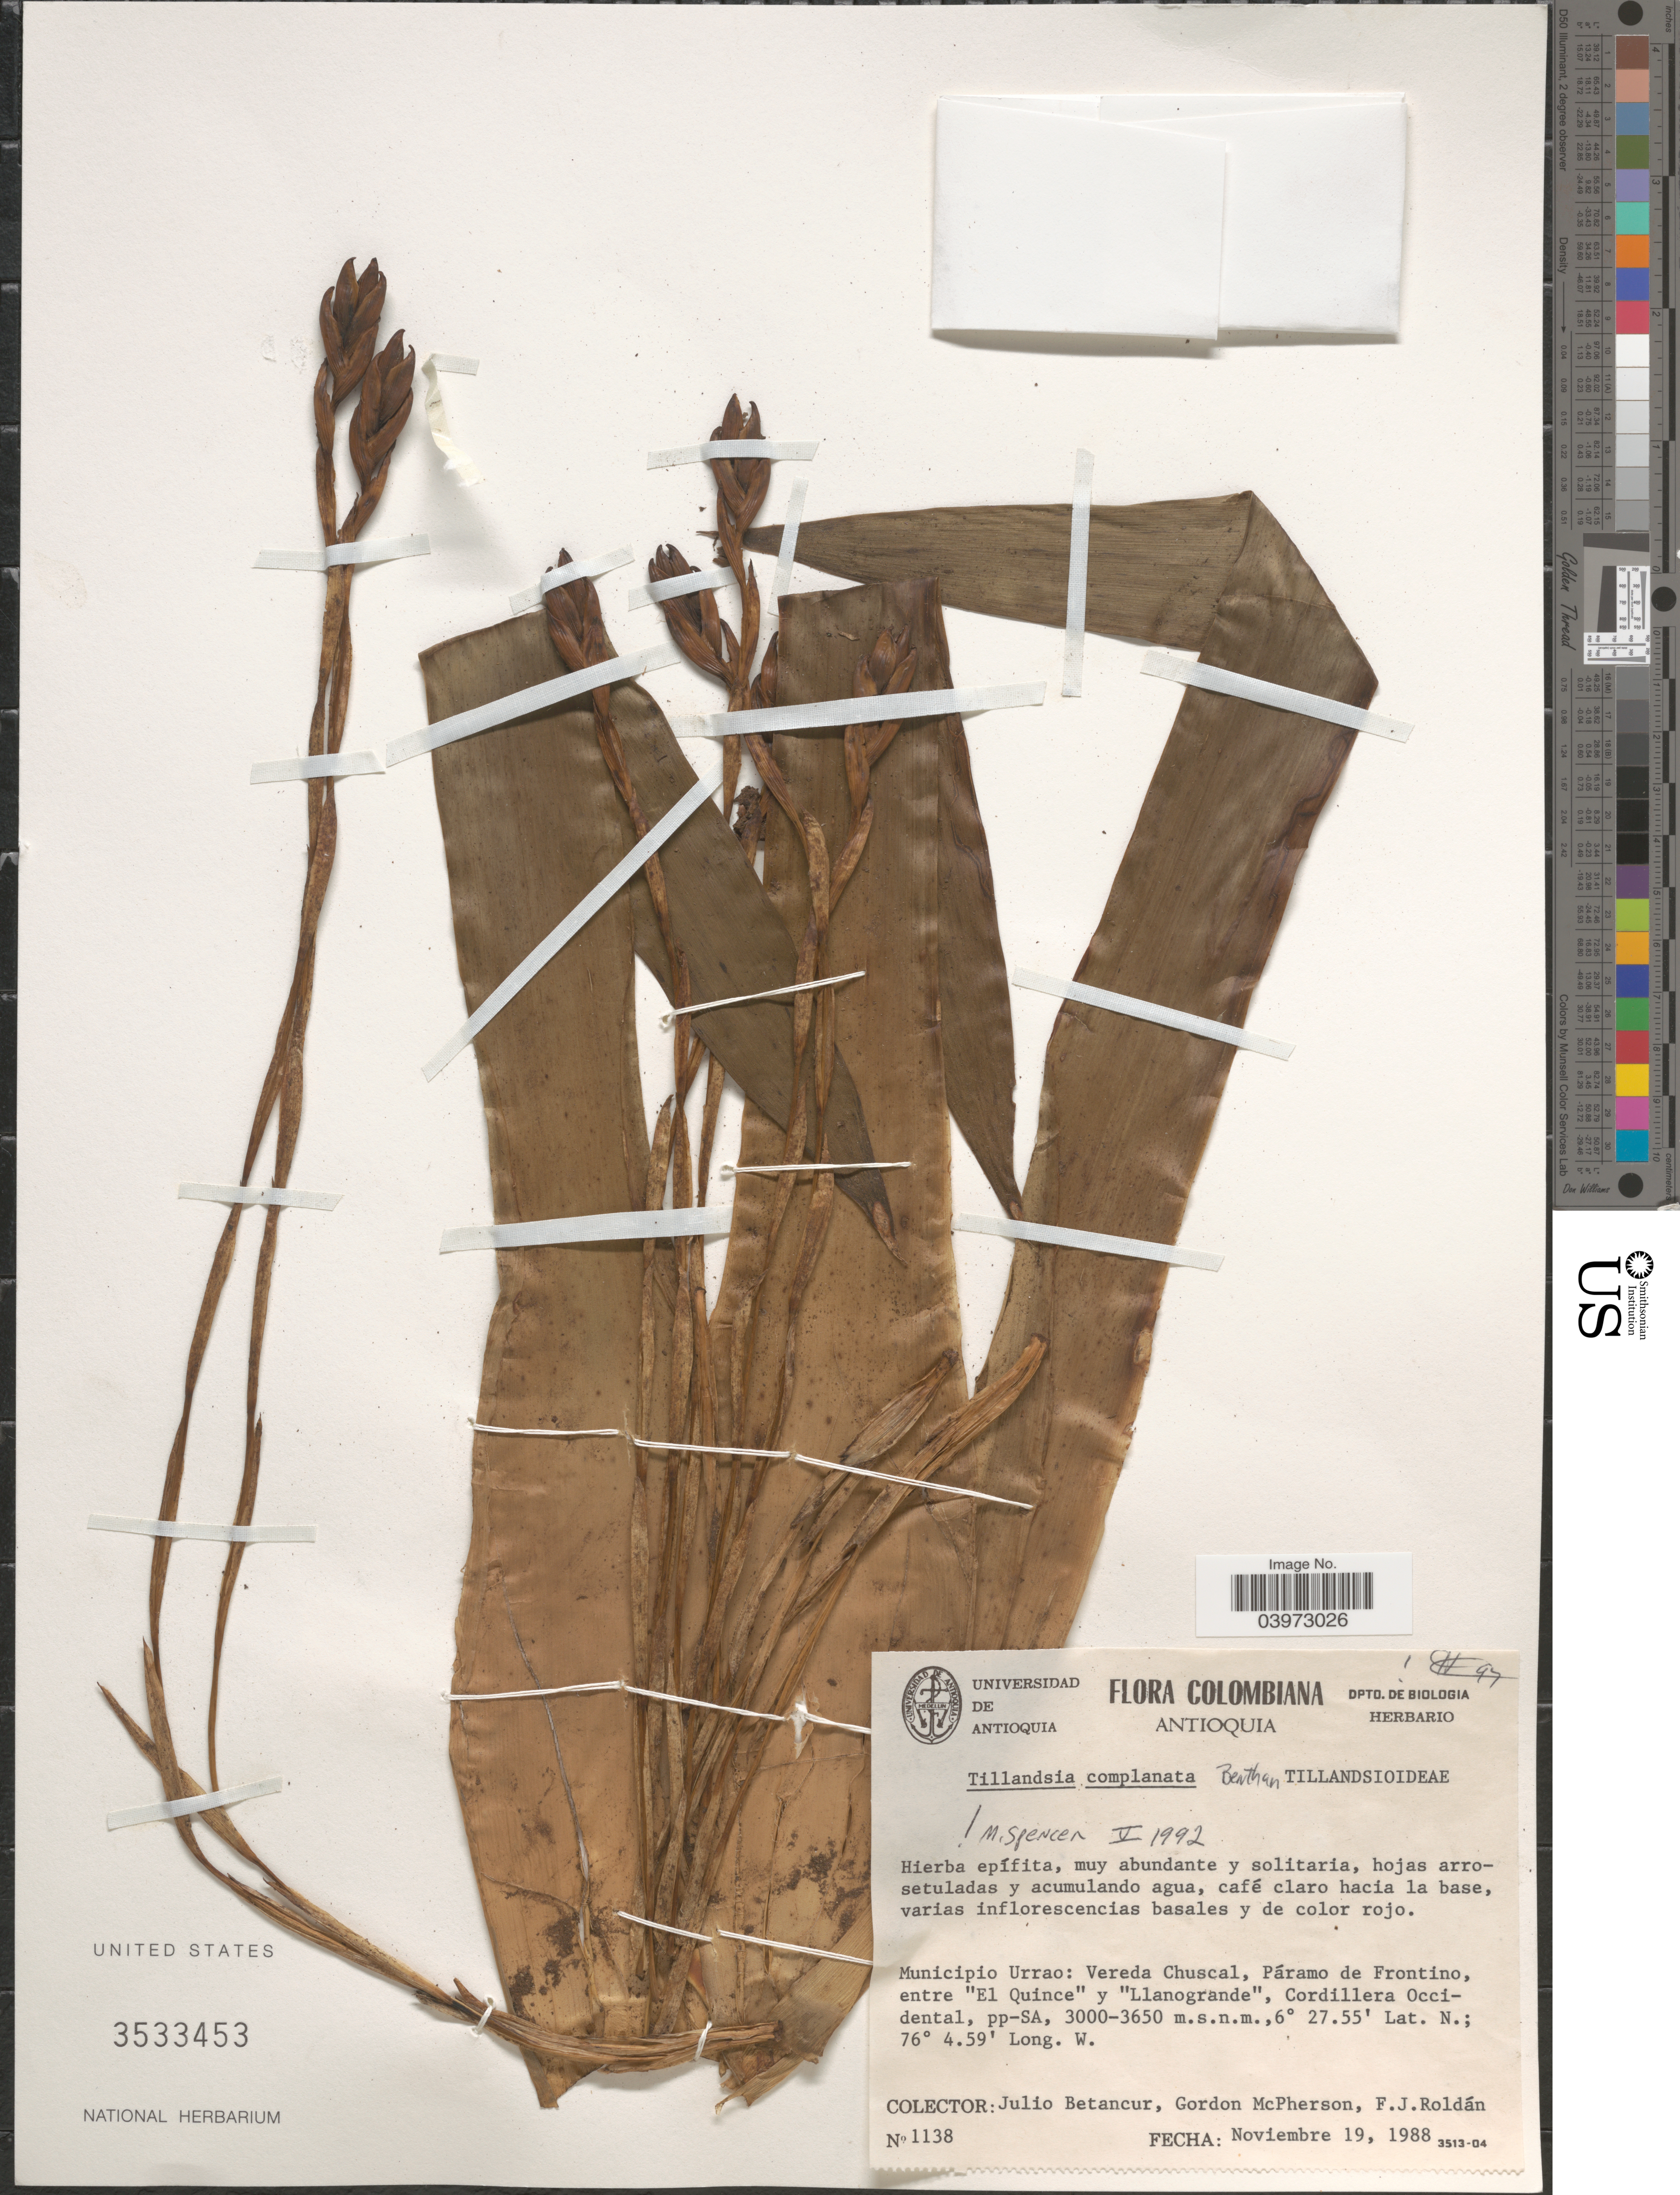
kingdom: Plantae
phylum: Tracheophyta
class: Liliopsida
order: Poales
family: Bromeliaceae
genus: Tillandsia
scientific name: Tillandsia complanata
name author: Benth.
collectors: J. Betancur, G. McPherson & F. J. Roldán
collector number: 1138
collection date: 1988-11-19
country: Colombia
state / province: Antioquia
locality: Municipio Urrao: Vereda Chuscal, Páramo de Frontino, entre "El Quince" y "Llanogrande", Cordillera Occidental, pp-SA.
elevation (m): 3000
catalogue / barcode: US 3533453